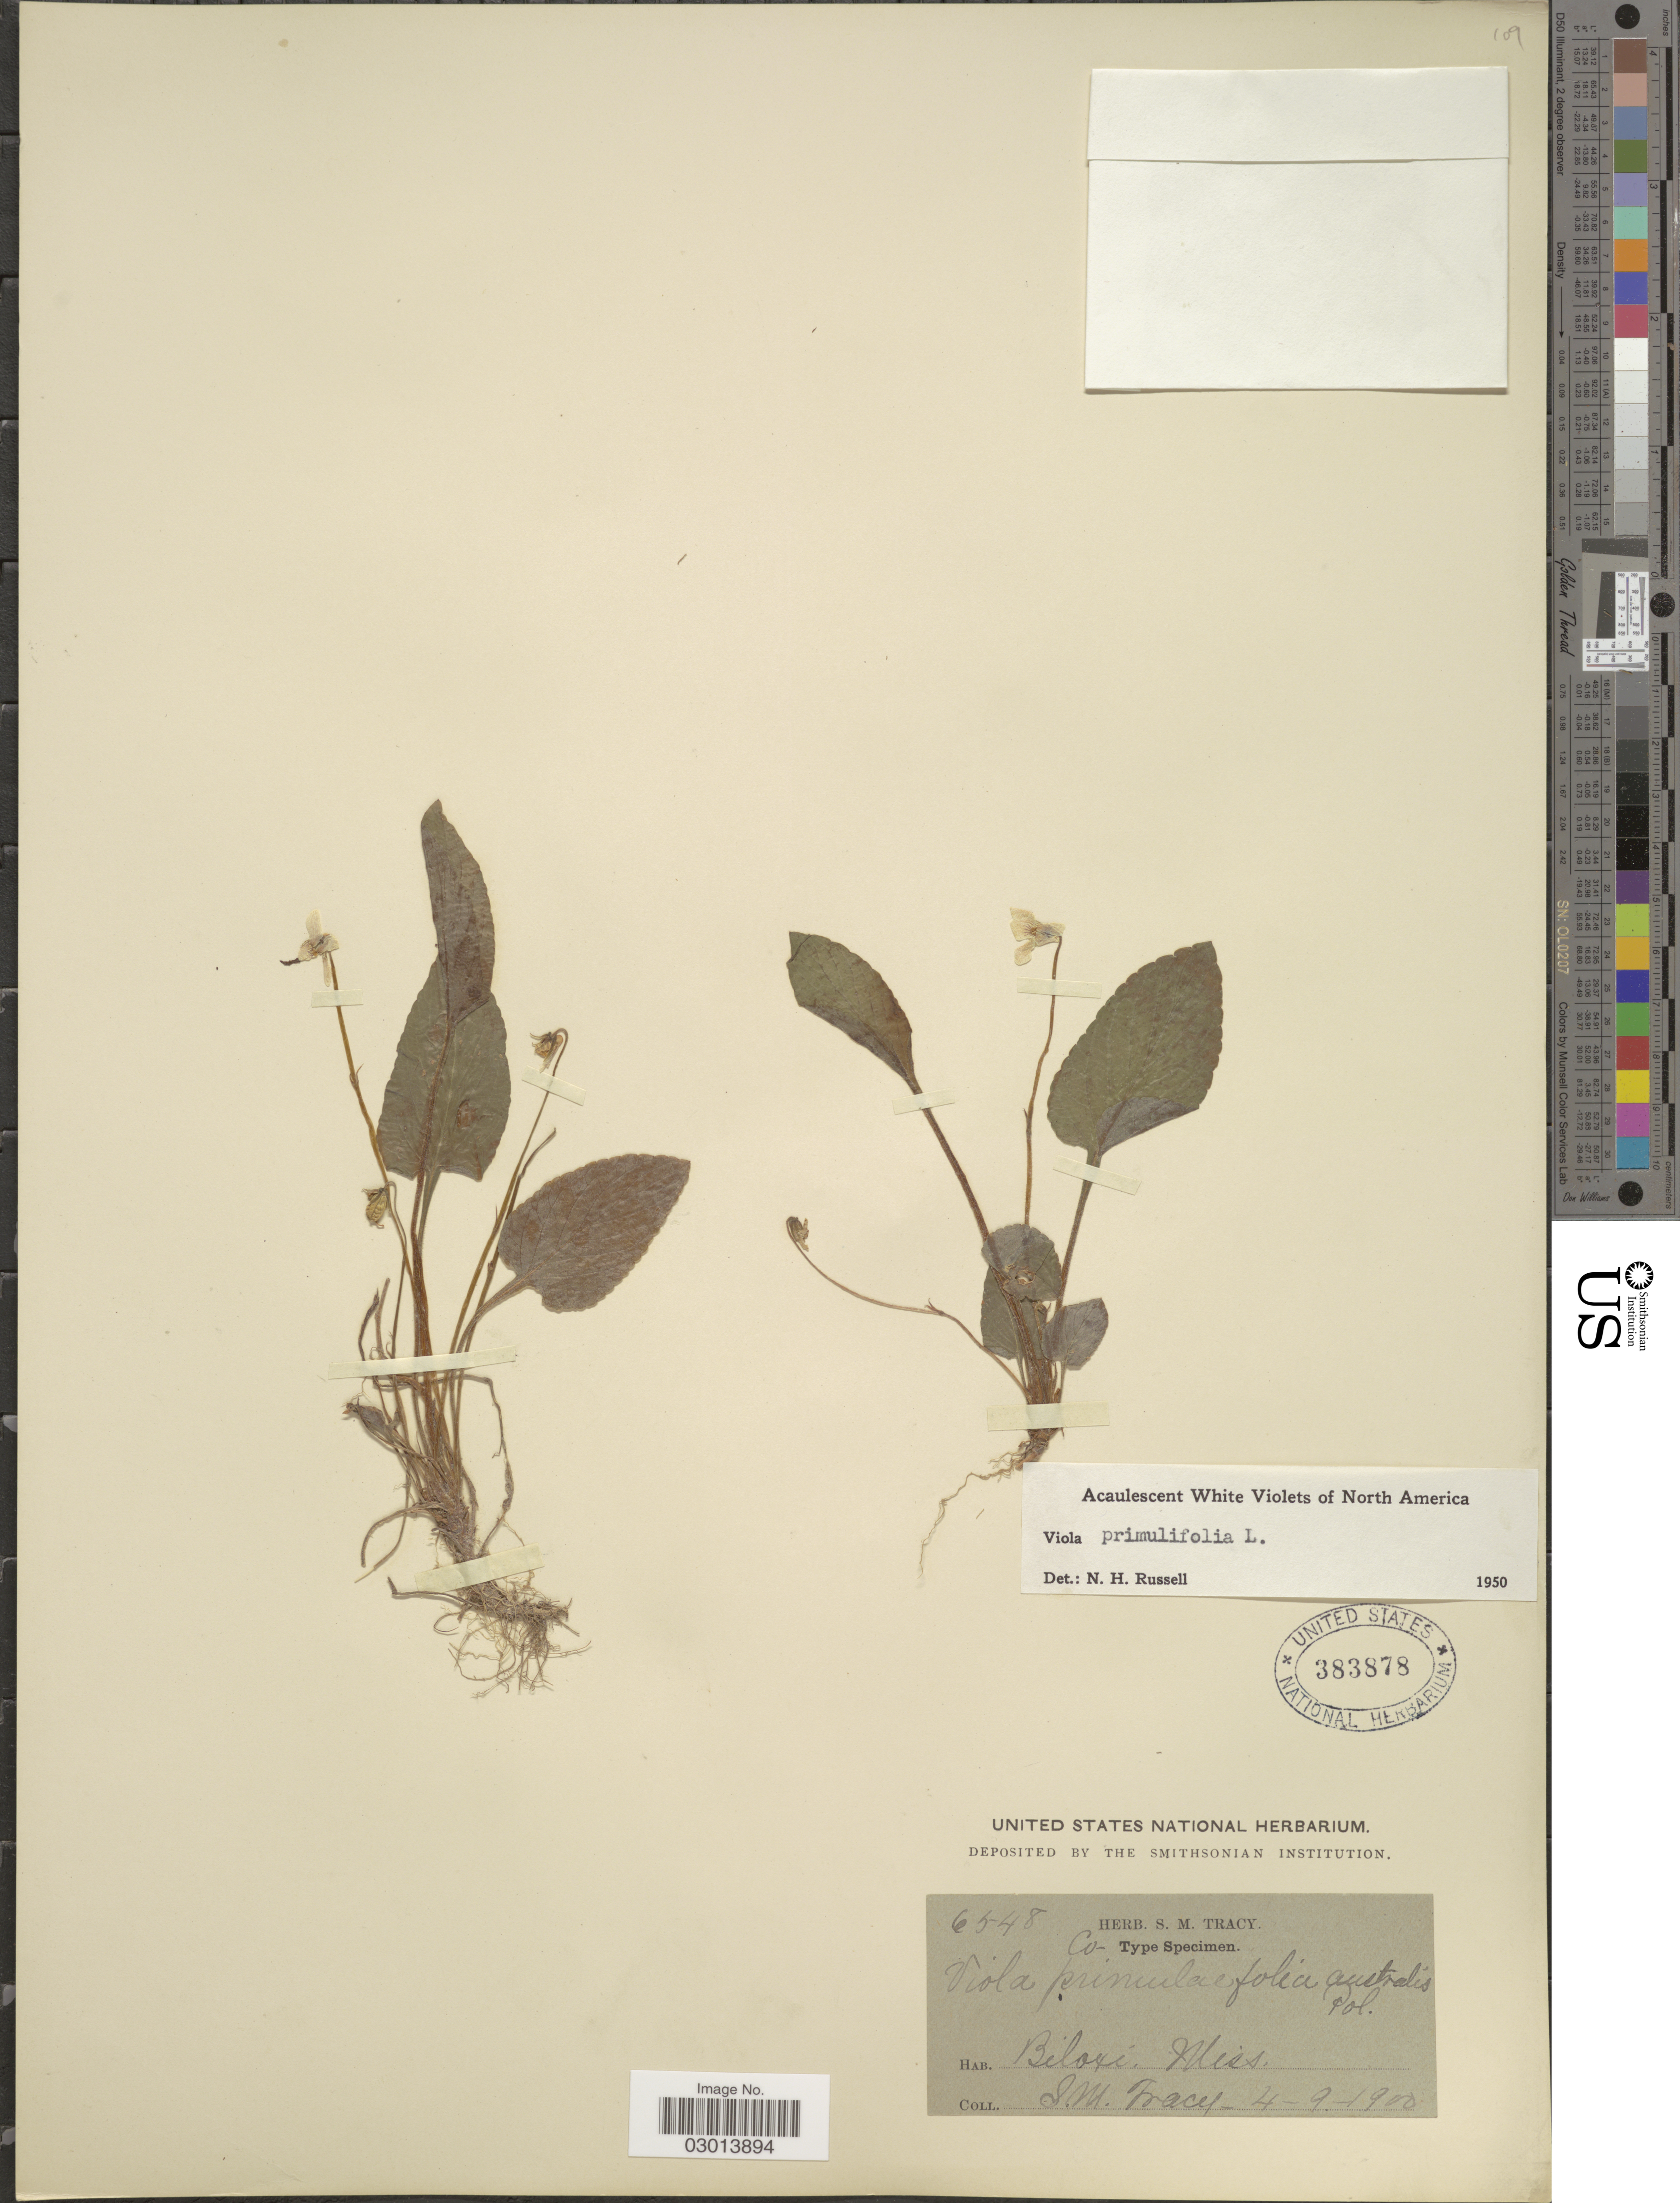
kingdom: Plantae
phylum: Tracheophyta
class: Magnoliopsida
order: Malpighiales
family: Violaceae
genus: Viola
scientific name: Viola primulifolia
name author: L.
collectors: S. M. Tracy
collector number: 6548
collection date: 1900-04-09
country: United States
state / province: Mississippi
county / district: Harrison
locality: Biloxi.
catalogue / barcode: US 383878